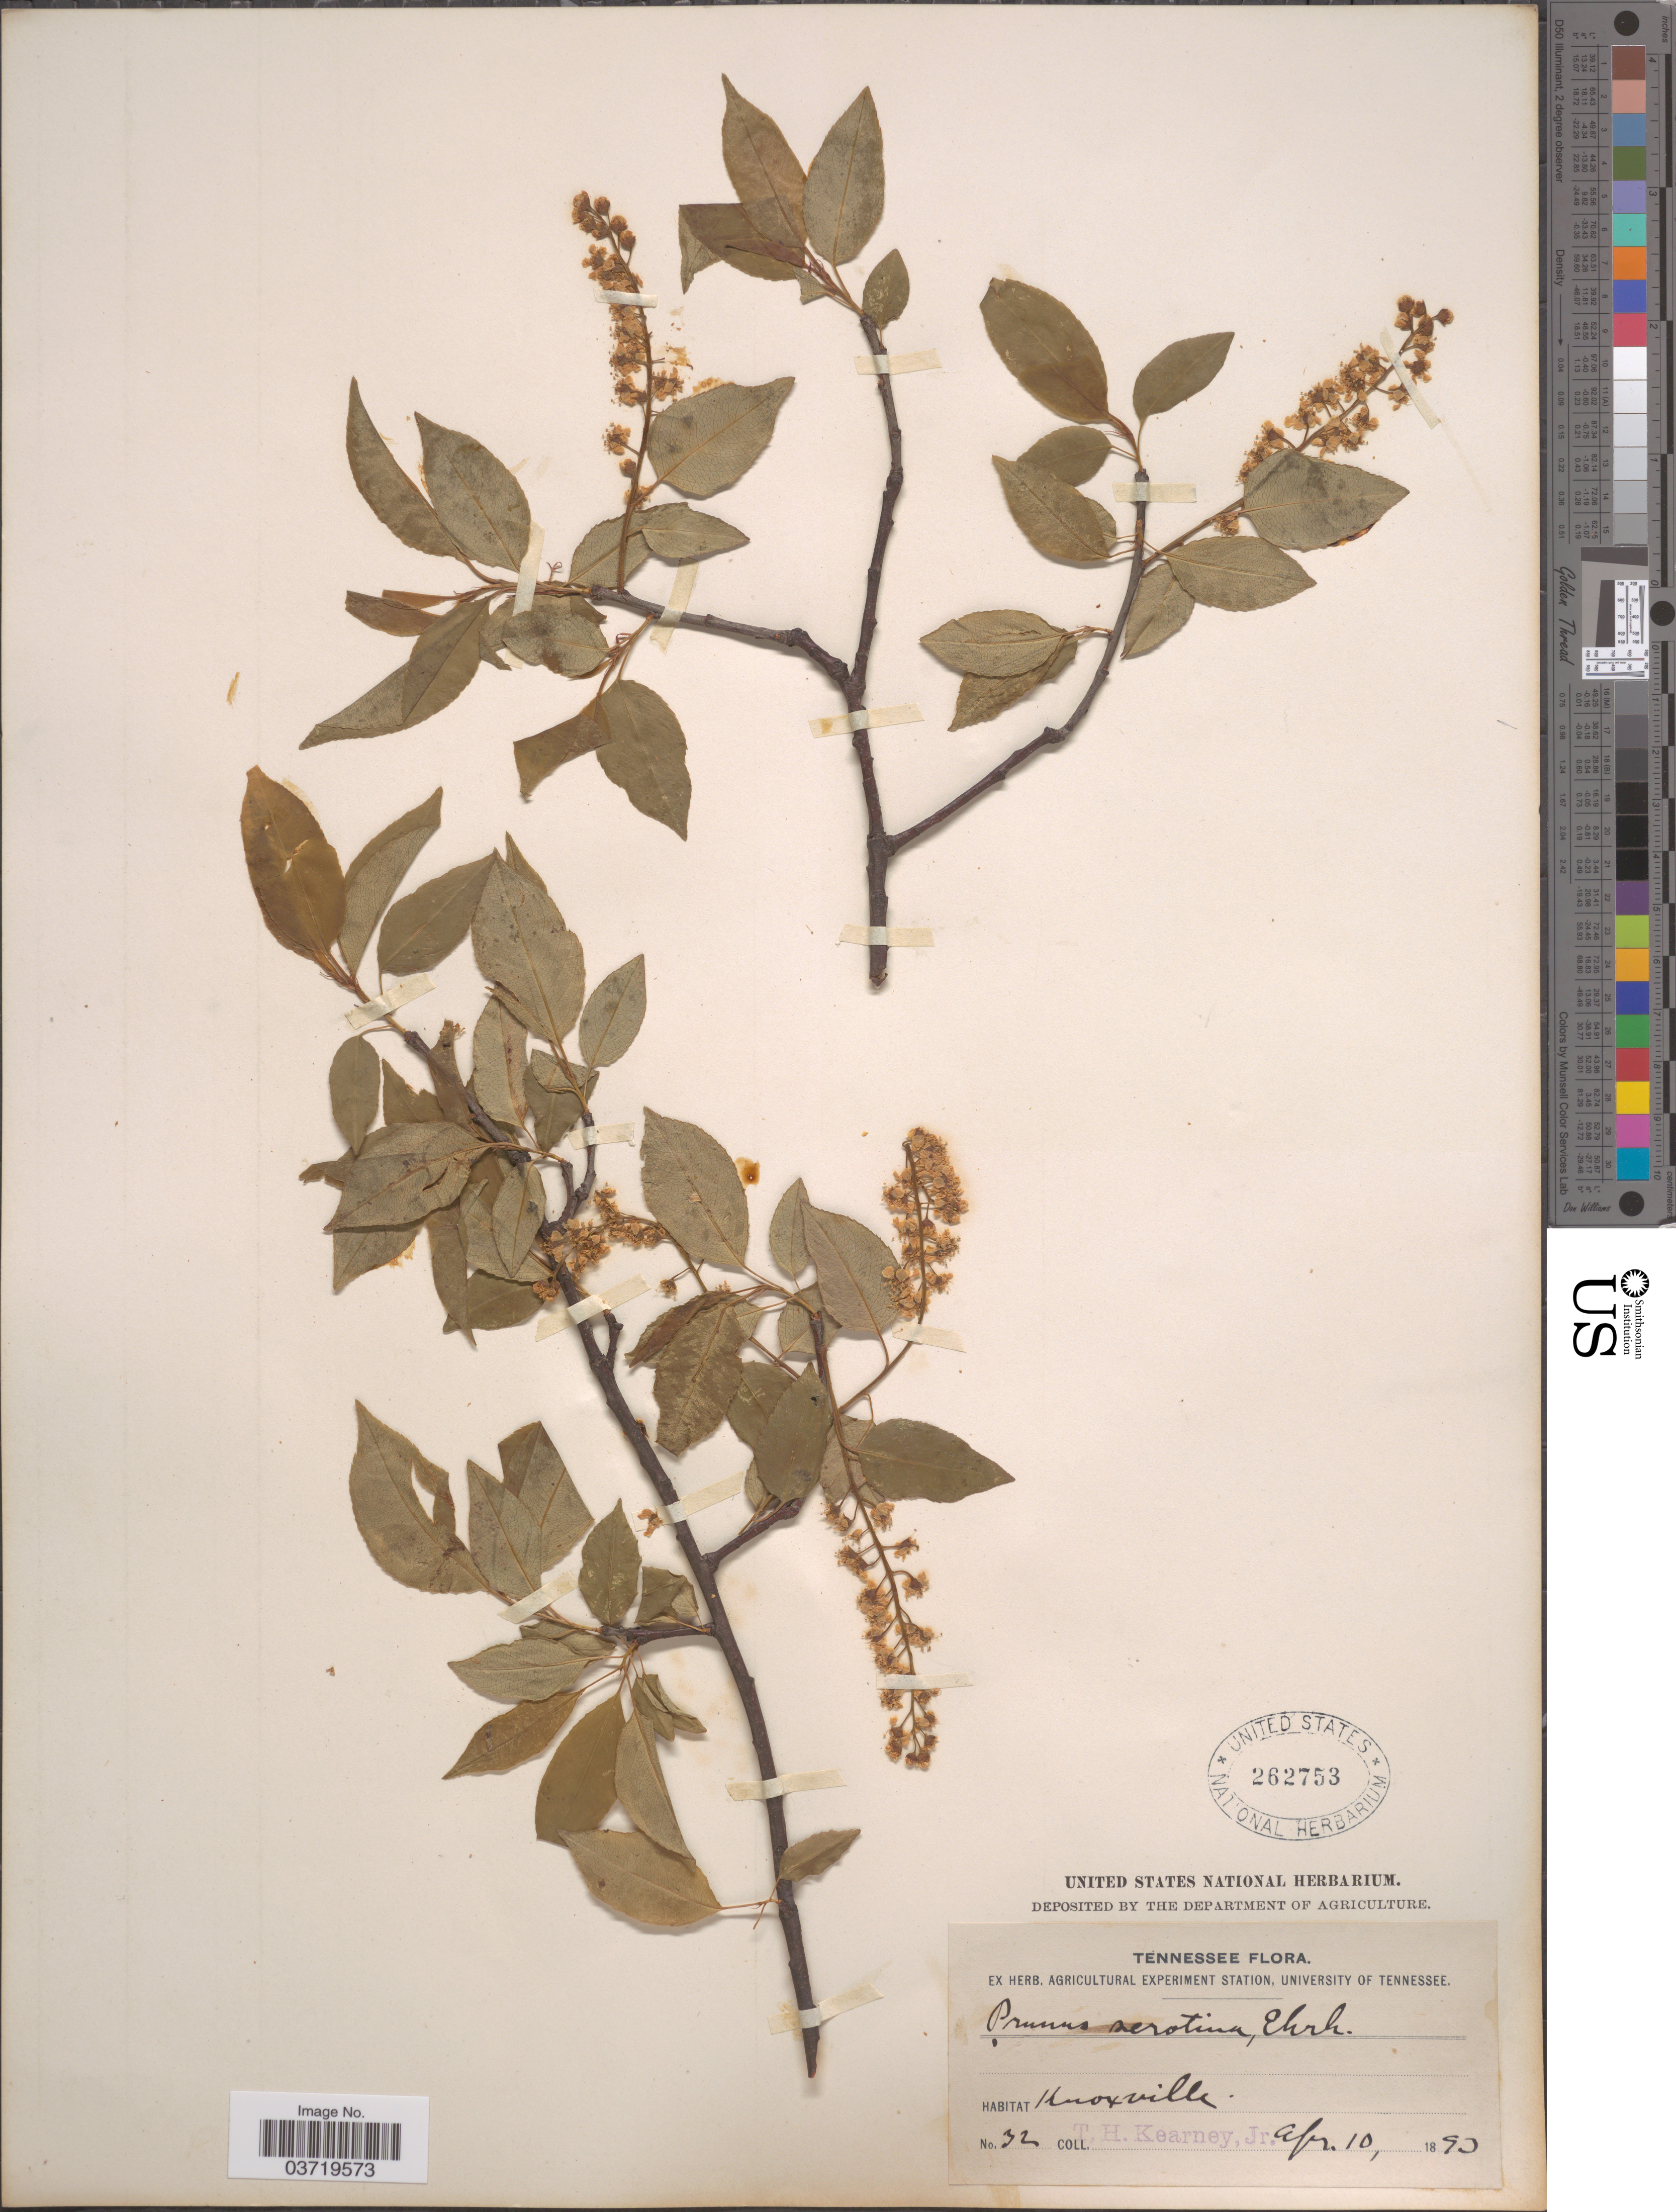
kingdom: Plantae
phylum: Tracheophyta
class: Magnoliopsida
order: Rosales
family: Rosaceae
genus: Prunus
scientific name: Prunus serotina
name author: Ehrh.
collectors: T. H. Kearney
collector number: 32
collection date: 1893-04-10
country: United States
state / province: Tennessee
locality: Knoxville.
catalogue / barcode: US 262753